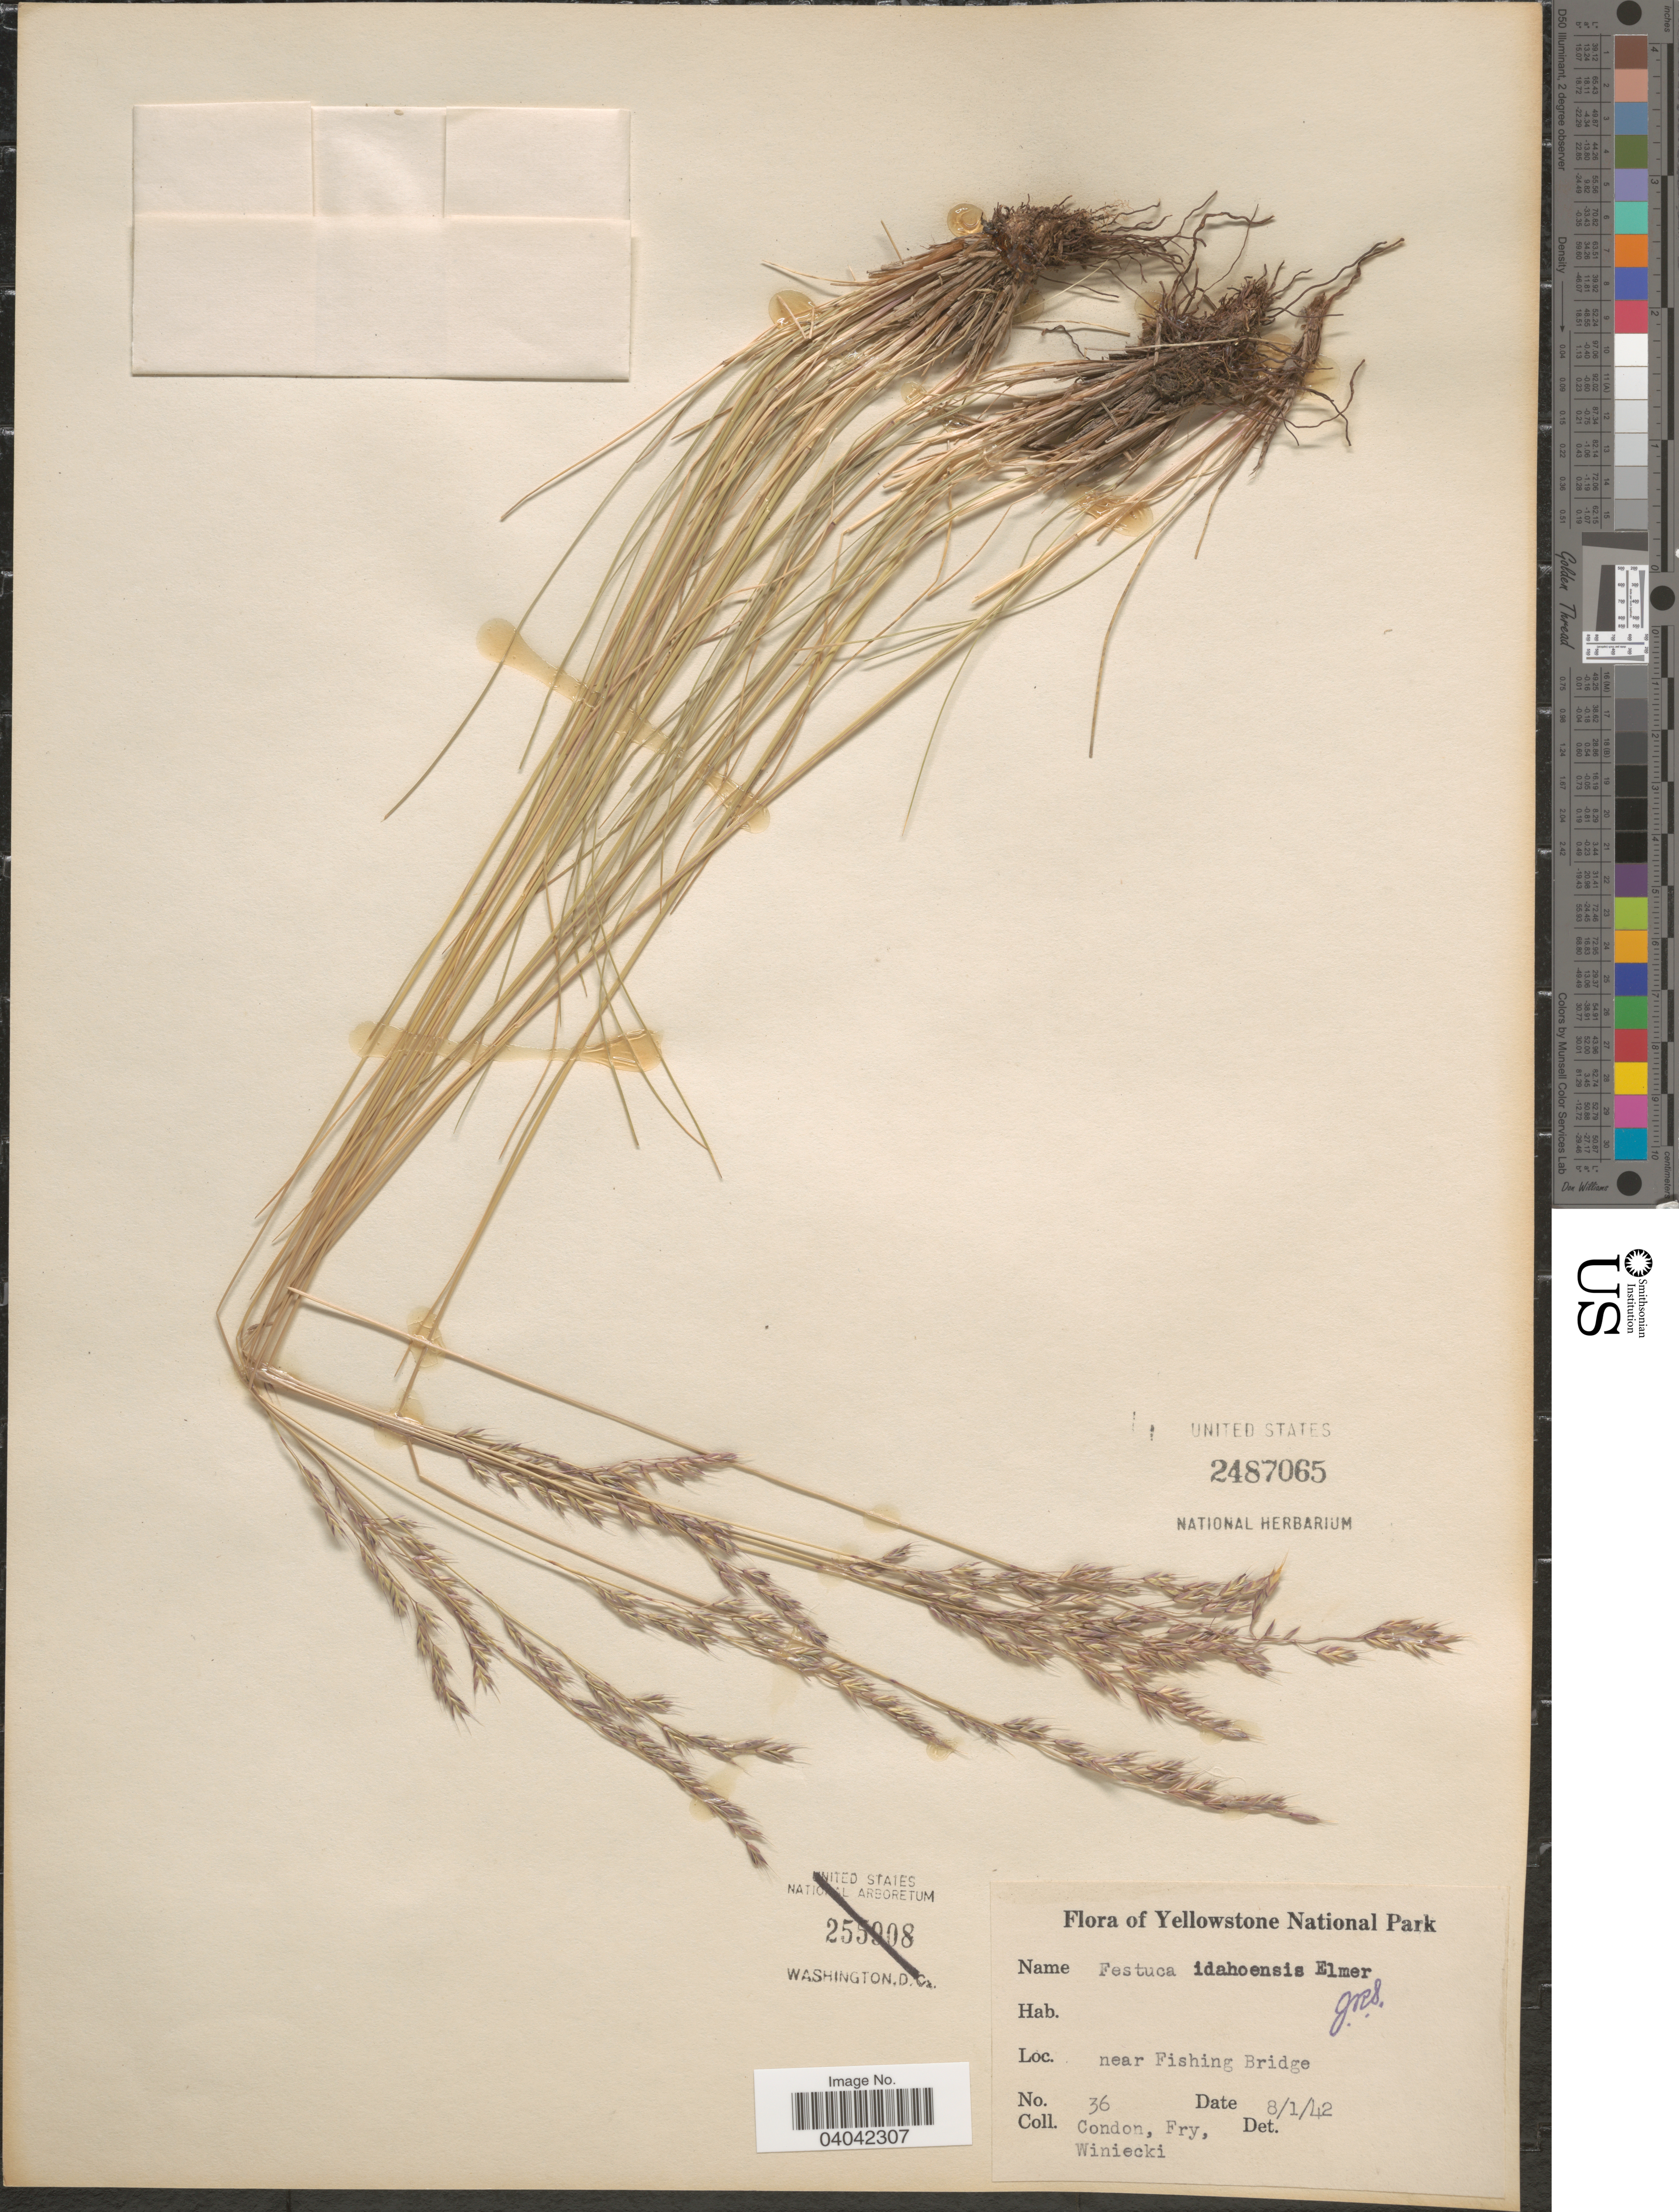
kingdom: Plantae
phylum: Tracheophyta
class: Liliopsida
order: Poales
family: Poaceae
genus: Festuca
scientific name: Festuca idahoensis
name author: Elmer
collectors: Condon, -. Fry & Winiecki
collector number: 36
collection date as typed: Transcribed d/m/y: 1/8/42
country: United States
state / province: Wyoming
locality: Yellowstone National Park. Near Fishing Bridge.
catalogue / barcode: US 2487065